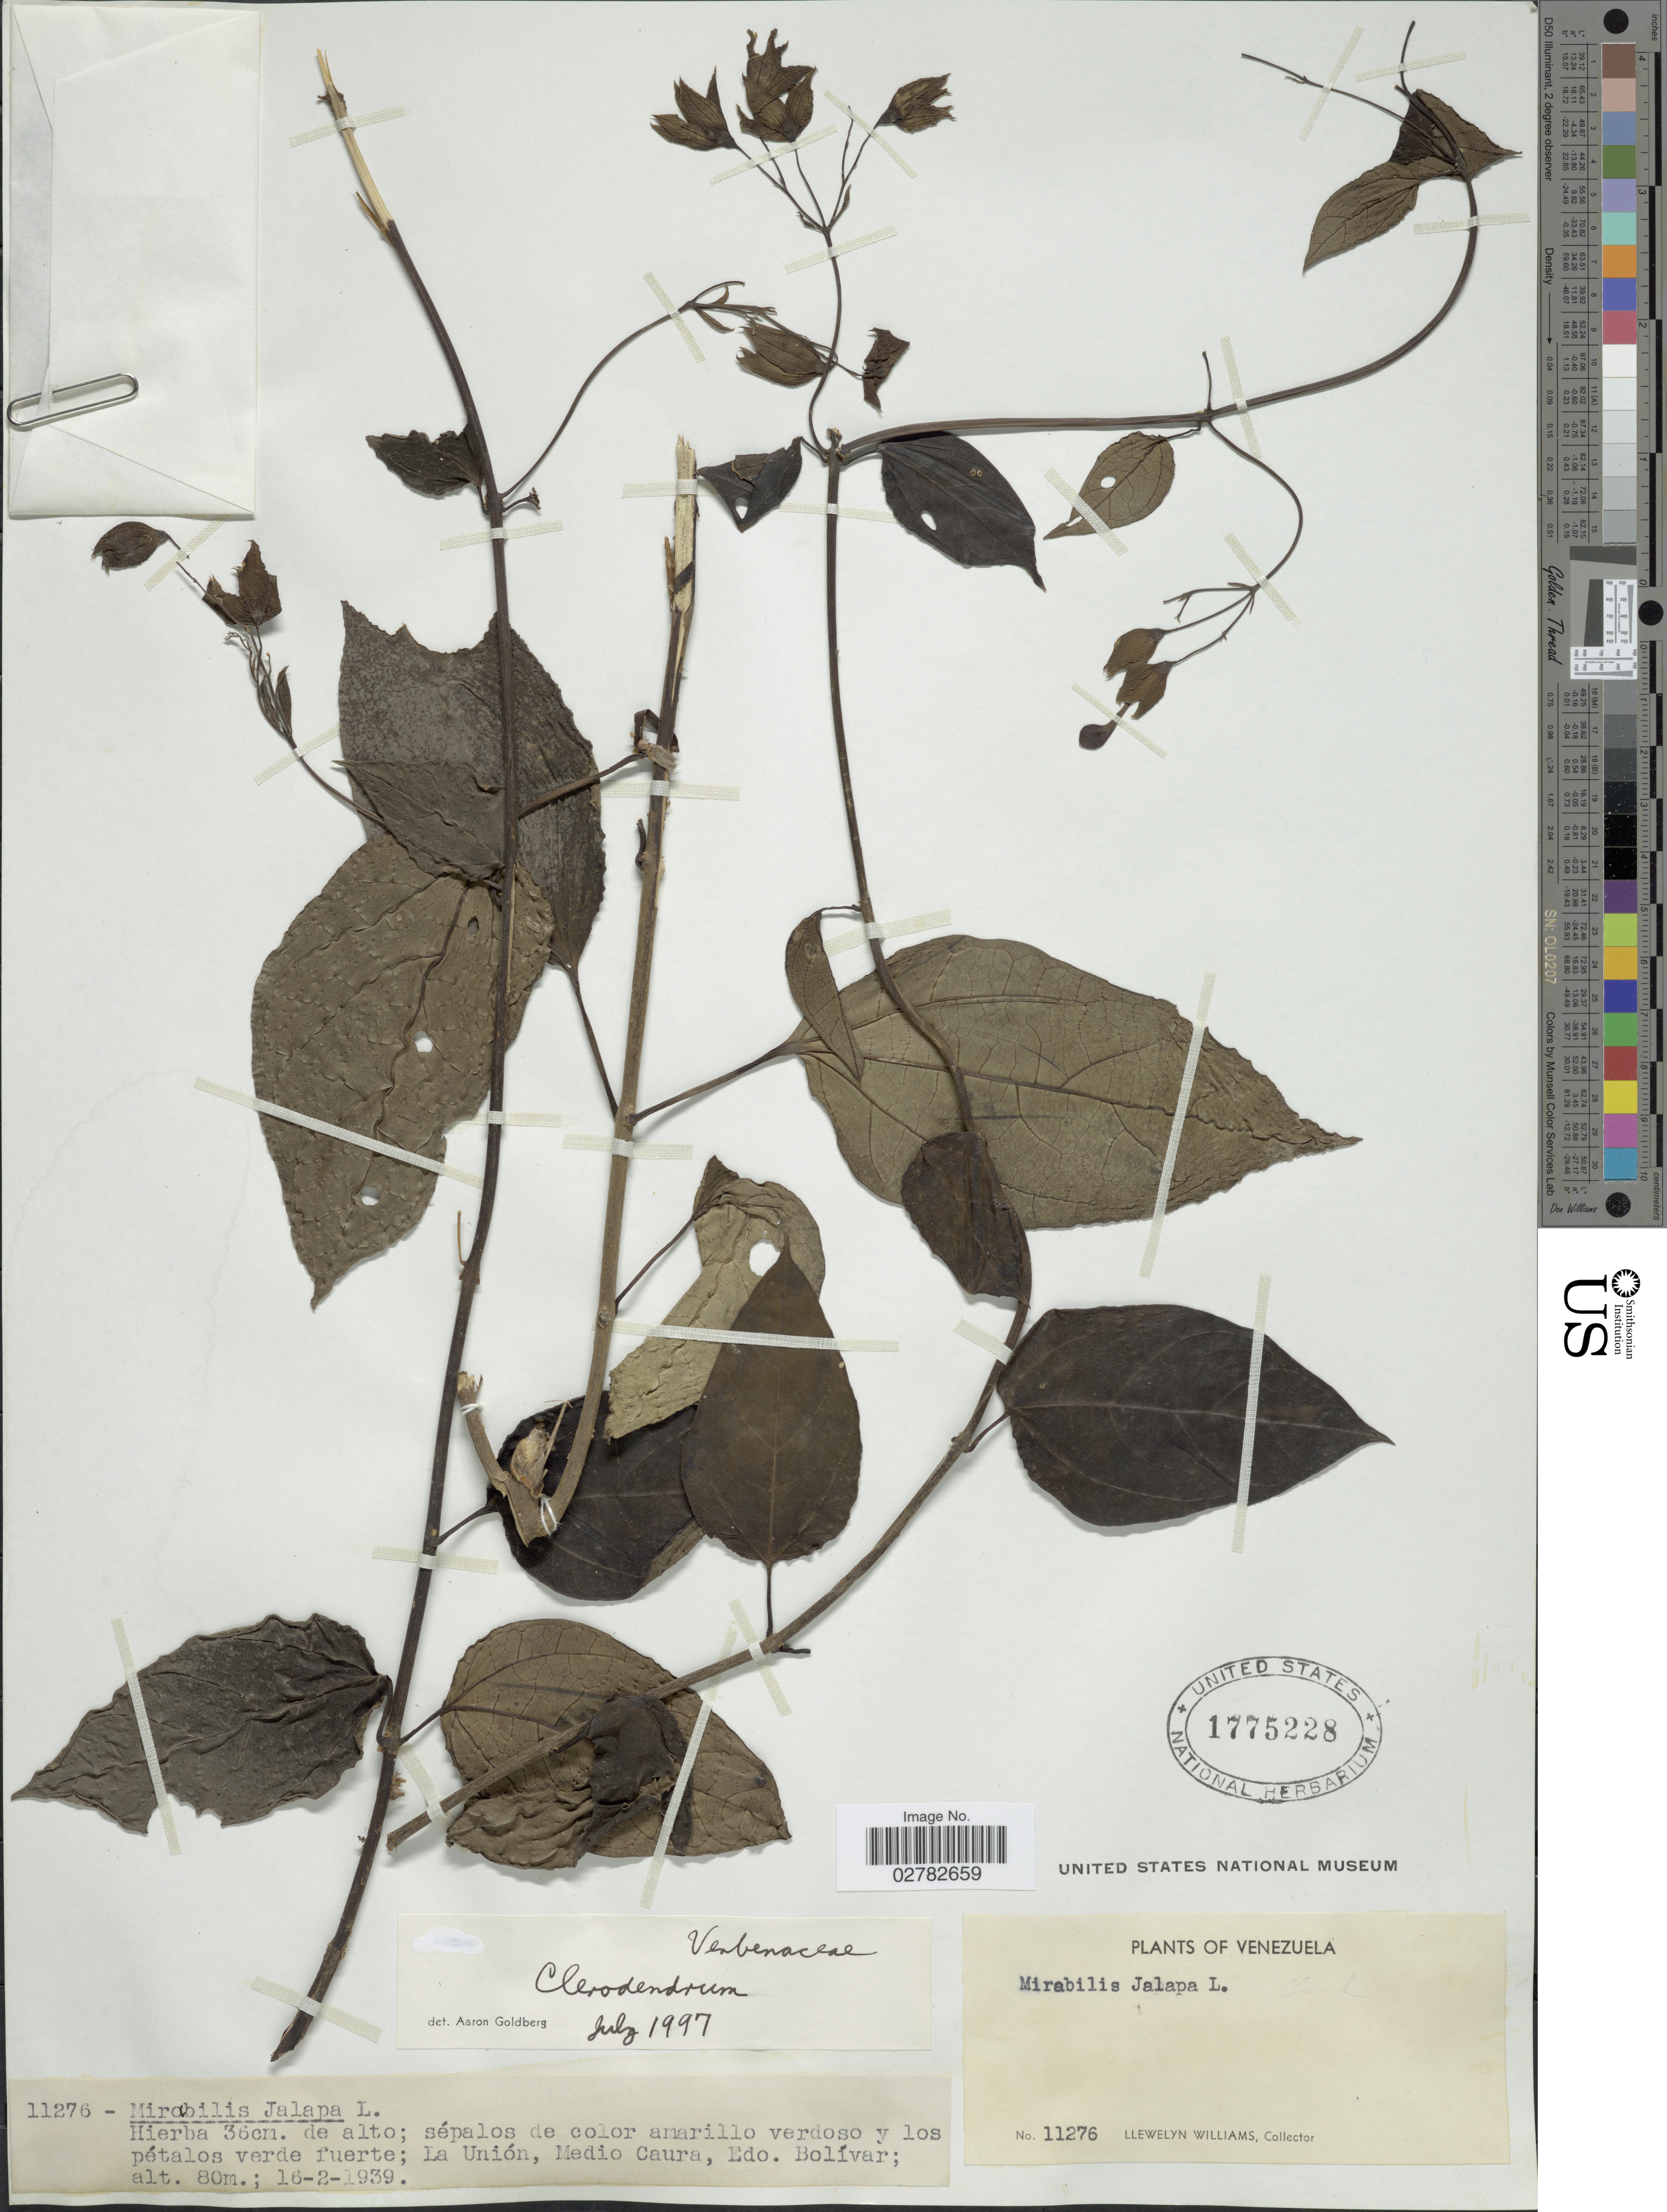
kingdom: Plantae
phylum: Tracheophyta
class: Magnoliopsida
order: Lamiales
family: Lamiaceae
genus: Clerodendrum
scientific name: Clerodendrum sp.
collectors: Ll. Williams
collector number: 11276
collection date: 1939-02-16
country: Venezuela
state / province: Bolivar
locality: La Unión, Medio Caura, Edo. Bolívar.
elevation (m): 80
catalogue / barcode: US 1775228